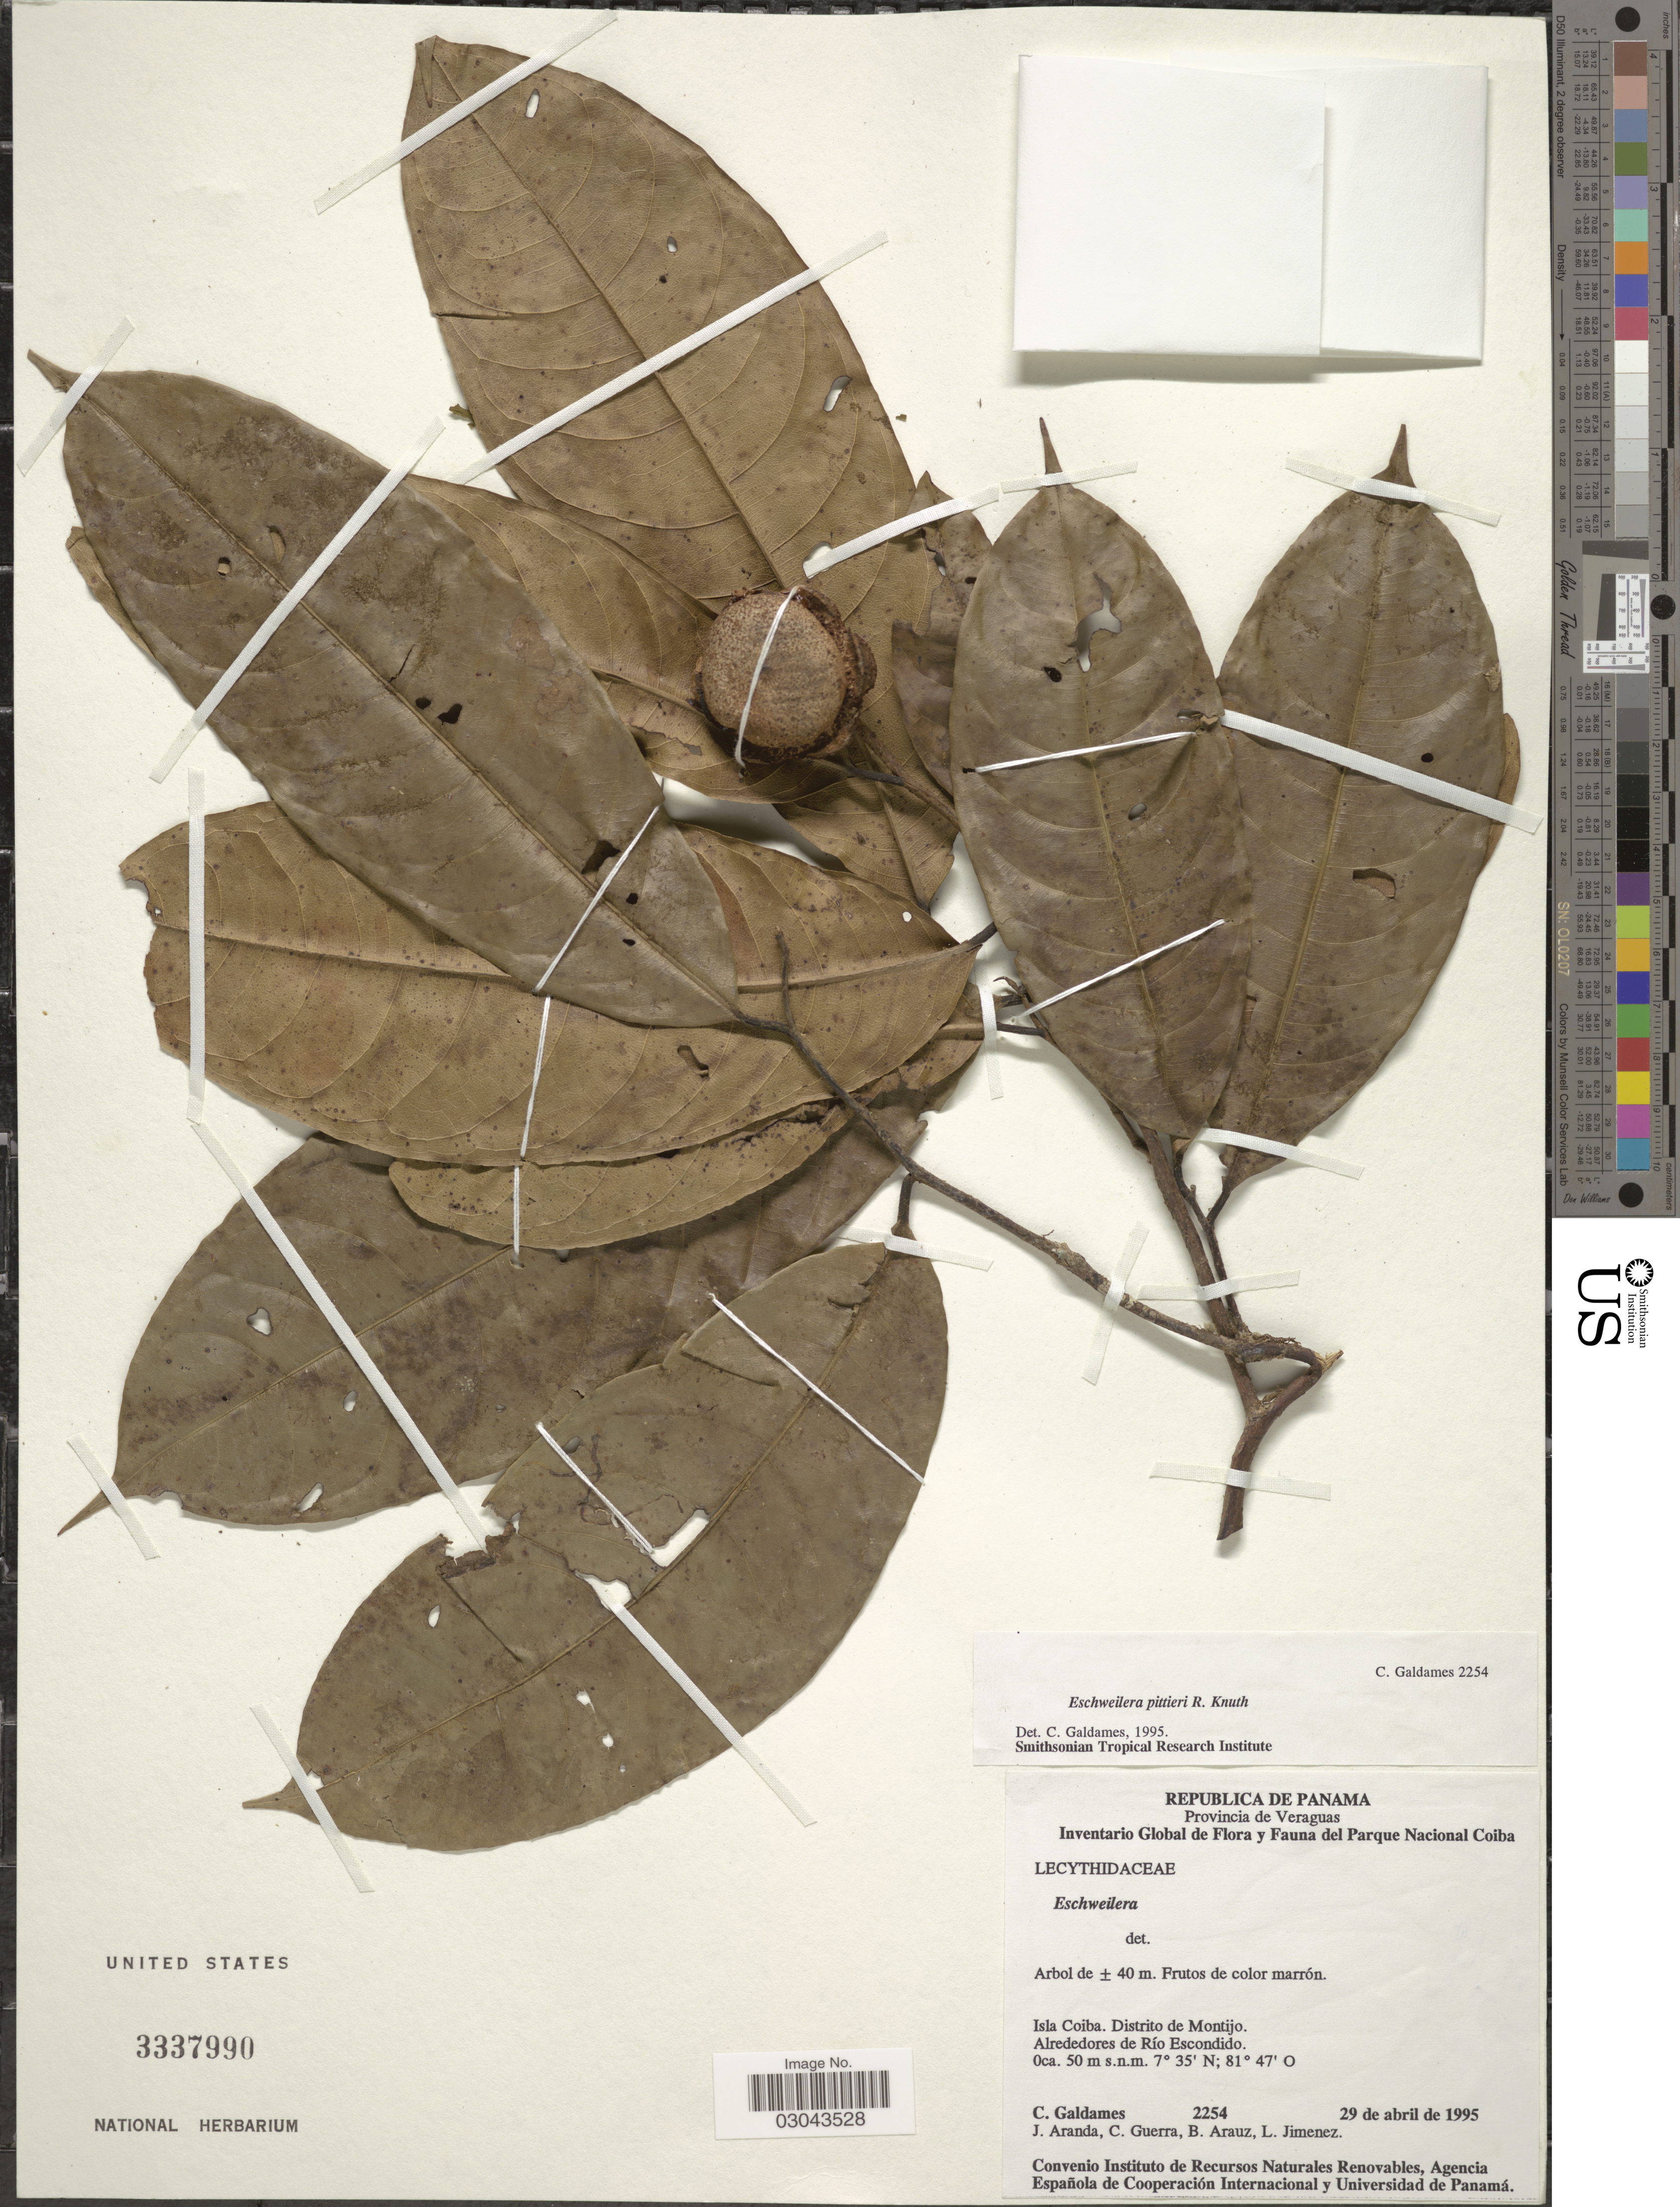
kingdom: Plantae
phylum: Tracheophyta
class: Magnoliopsida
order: Ericales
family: Lecythidaceae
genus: Eschweilera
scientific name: Eschweilera pittieri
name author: R. Knuth in Engl.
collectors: C. Galdames, J. Aranda, C. Guerra, B. Araúz & L. Jiménez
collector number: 2254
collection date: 1995-04-29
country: Panama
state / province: Veraguas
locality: Parque Nacional Coiba, Isla Coiba. Distrito de Montijo. Alrededores de Río Escondido.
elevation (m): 50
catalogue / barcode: US 3337990